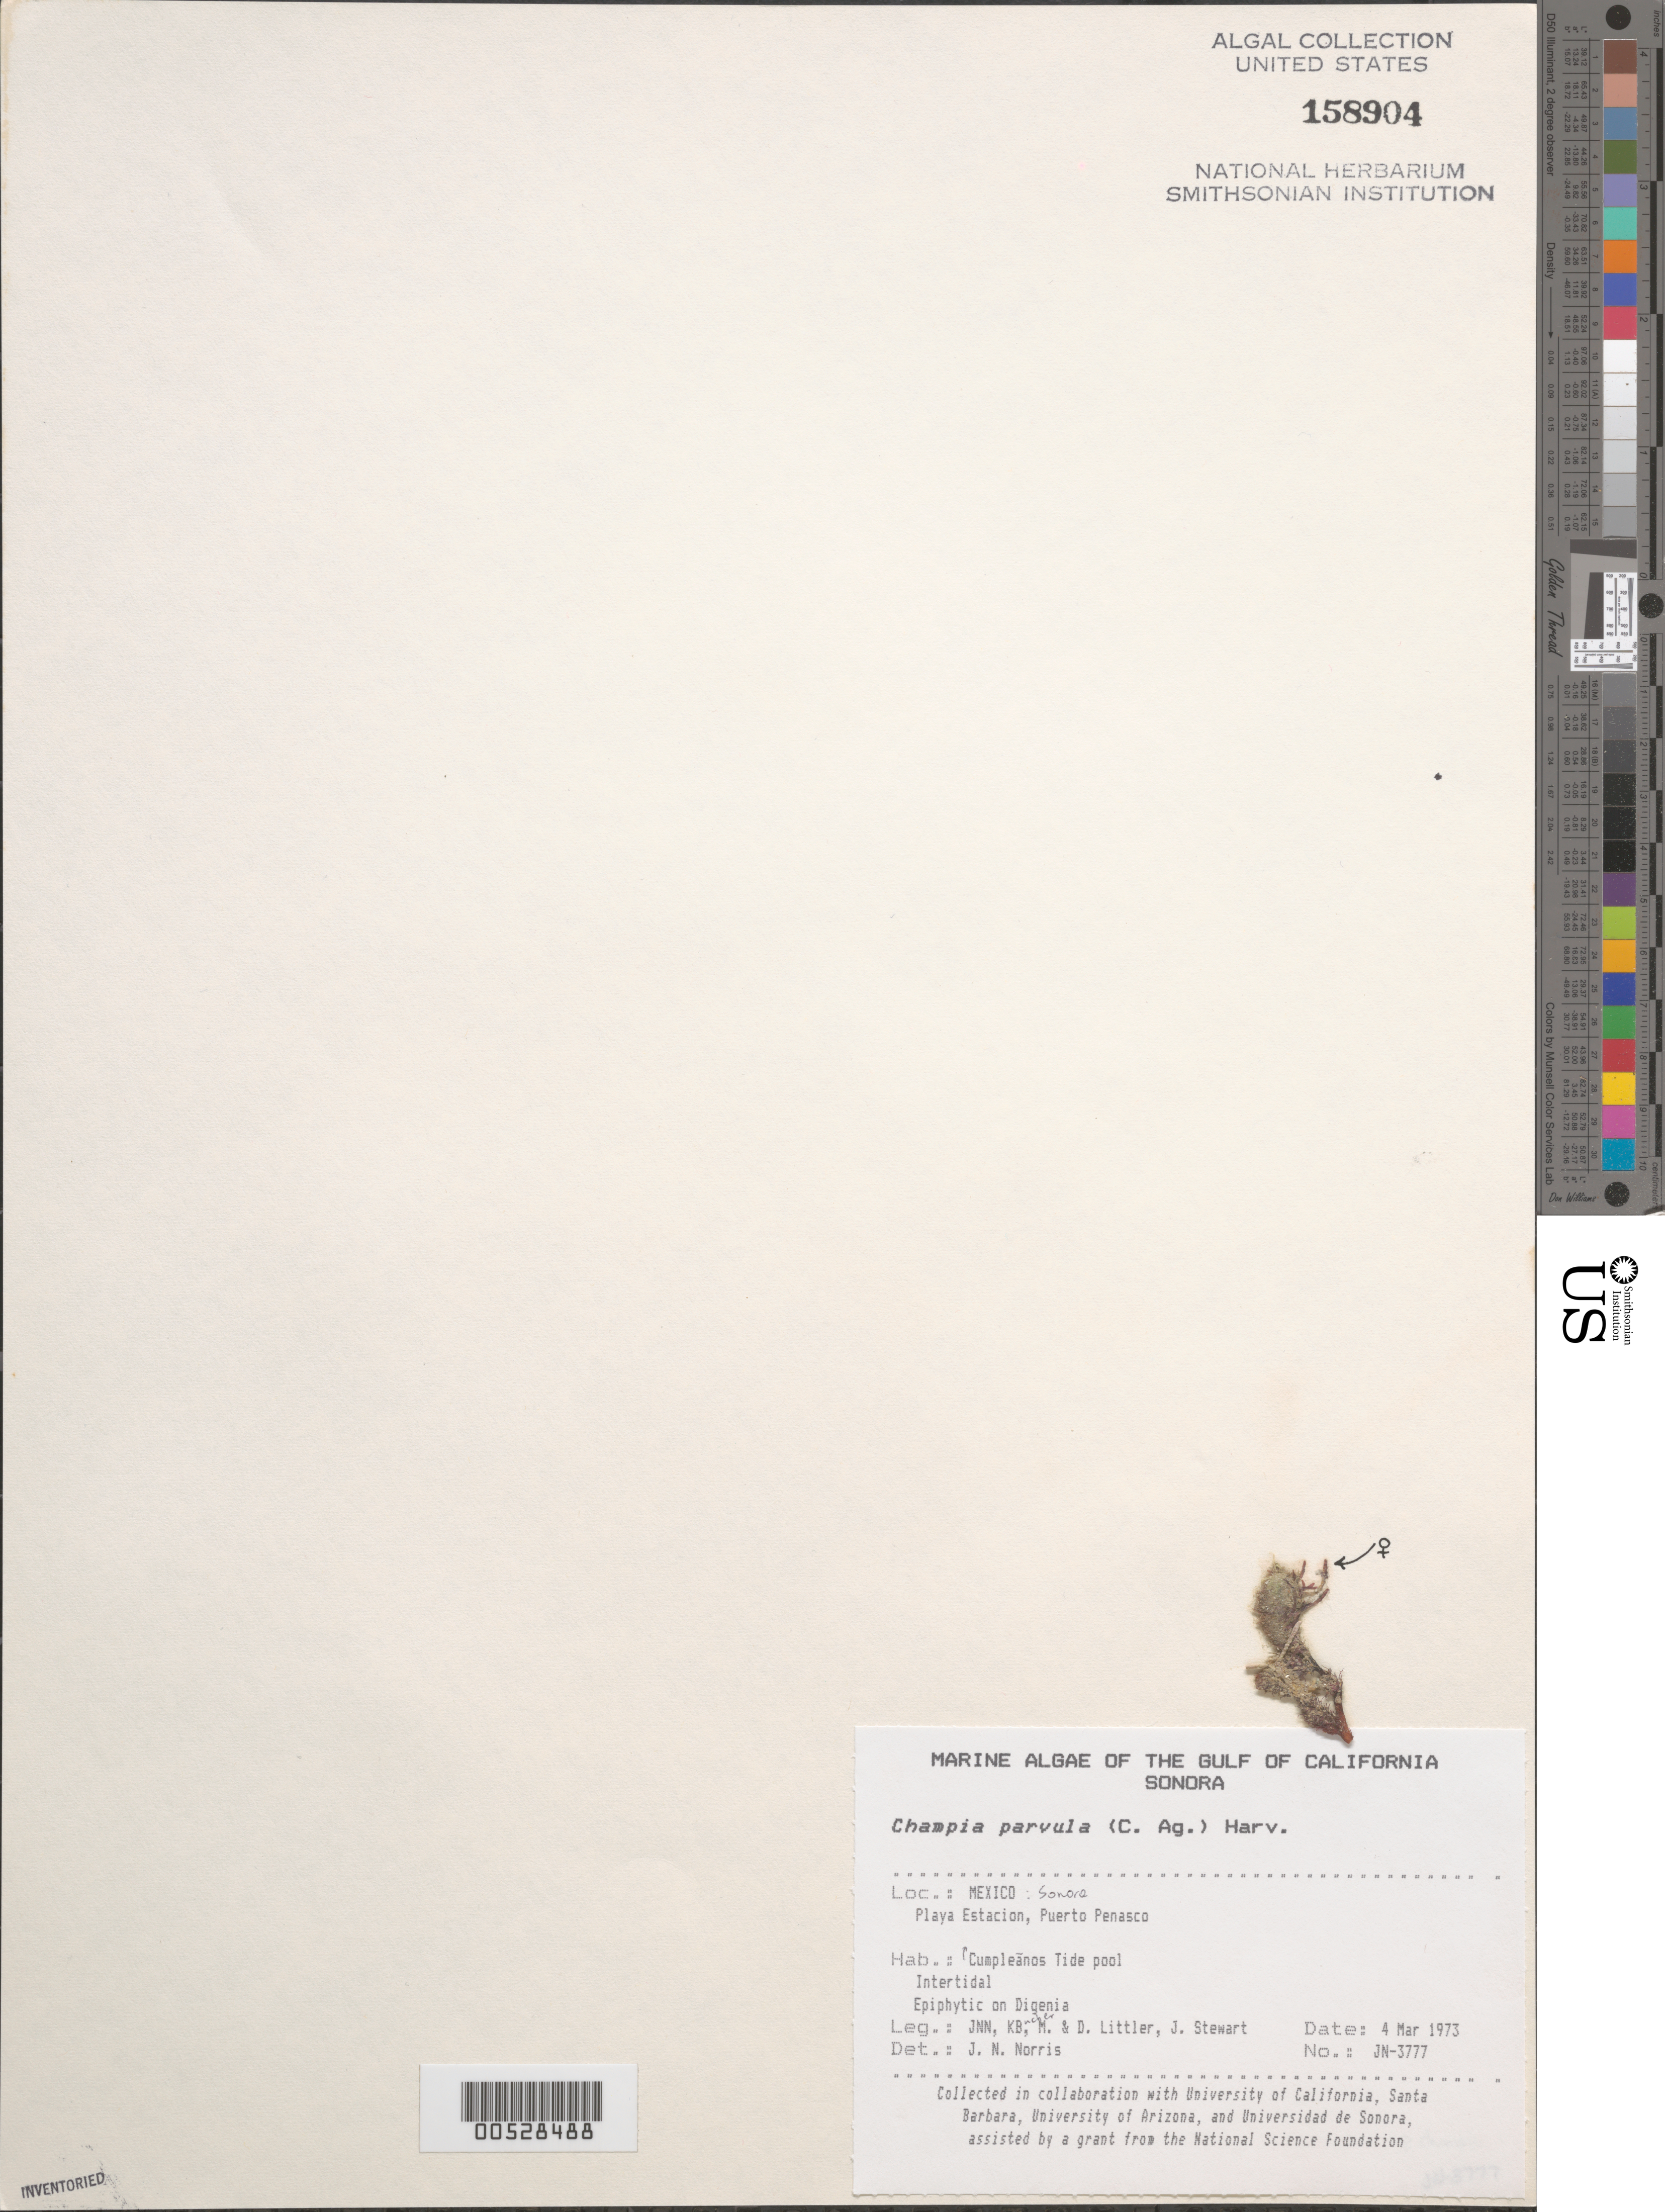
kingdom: Plantae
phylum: Rhodophyta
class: Florideophyceae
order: Rhodymeniales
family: Champiaceae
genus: Champia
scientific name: Champia parvula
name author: (C. Agardh) Harv.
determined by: Norris, James N.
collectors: J. N. Norris, K. E. Bucher, M. M. Littler, D. S. Littler & J. Stewart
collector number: JN-3777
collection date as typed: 04 Mar 1973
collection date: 1973-03-04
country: Mexico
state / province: Sonora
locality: Playa Estacion, Puerto Penasco, Cumpleanos tide pool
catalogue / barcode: US 158904